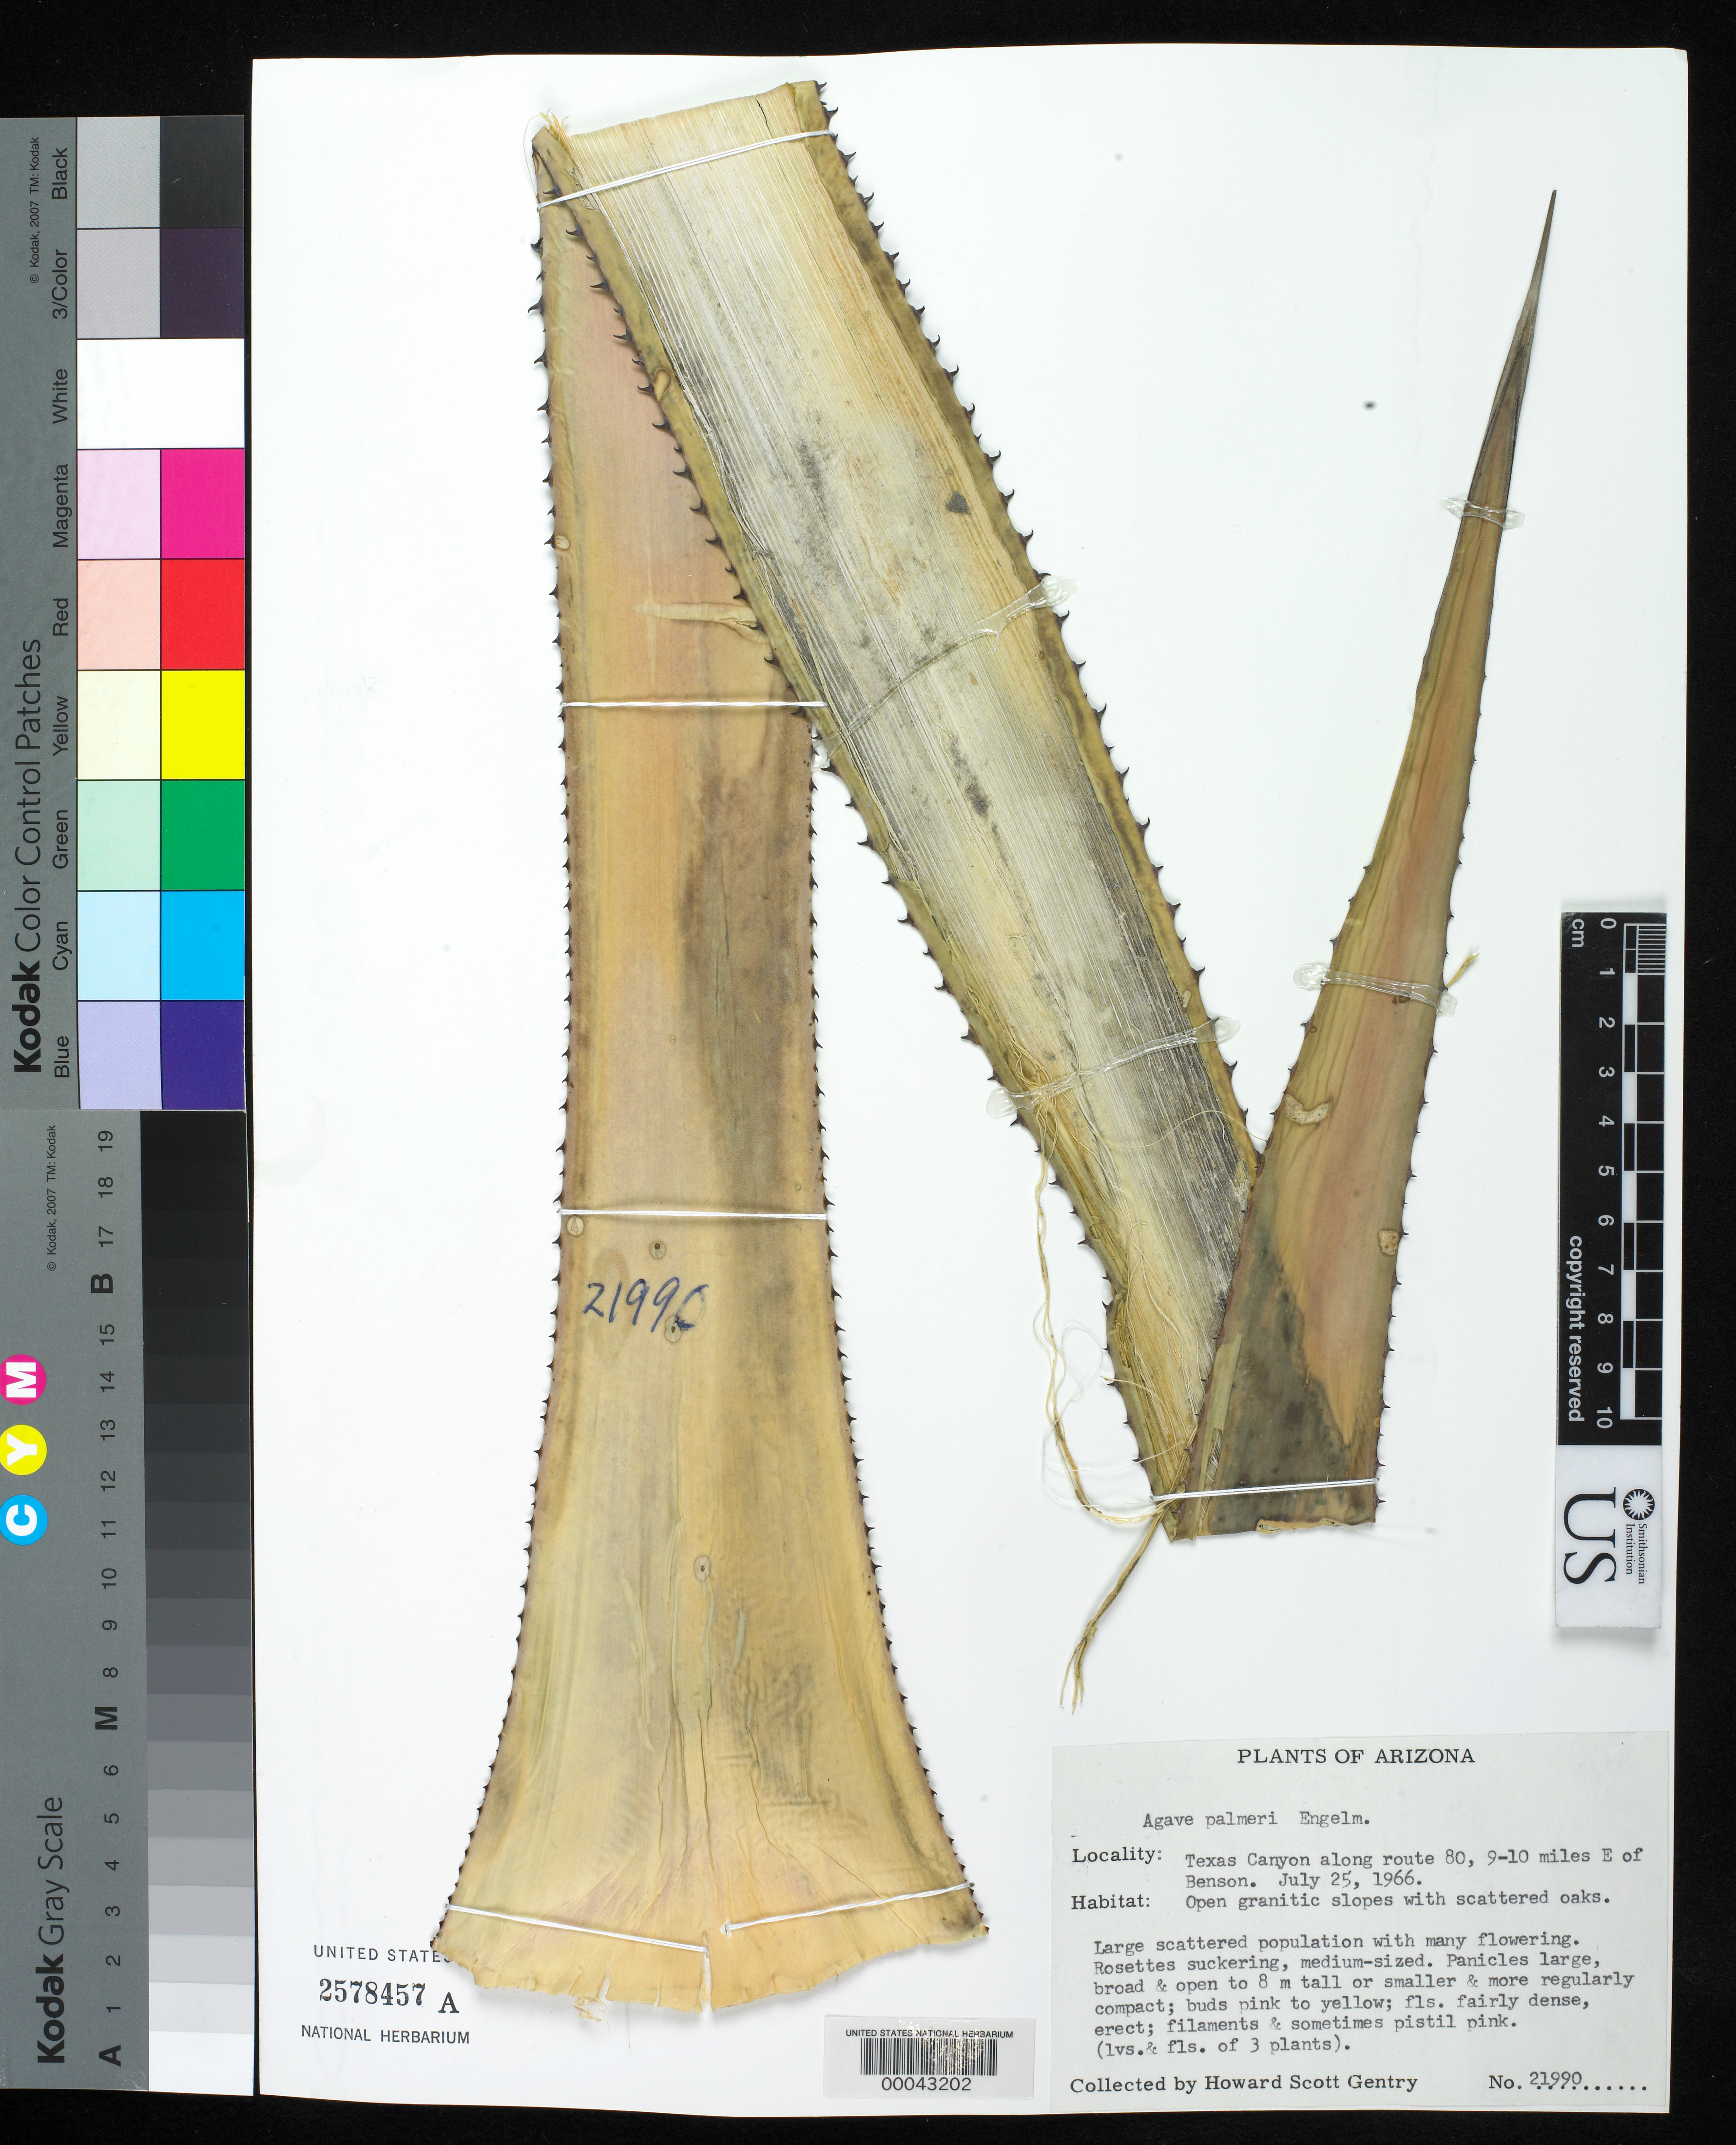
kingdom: Plantae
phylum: Tracheophyta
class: Liliopsida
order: Asparagales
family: Asparagaceae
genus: Agave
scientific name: Agave palmeri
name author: Engelm.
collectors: H. S. Gentry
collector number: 21990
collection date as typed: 25 Jul 1966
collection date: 1966-07-25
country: United States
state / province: Arizona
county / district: Cochise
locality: Texas canyon along route 80, 9-10 mi e of benson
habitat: Open granitic slopes with scattered oaks.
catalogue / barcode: US 2578457A